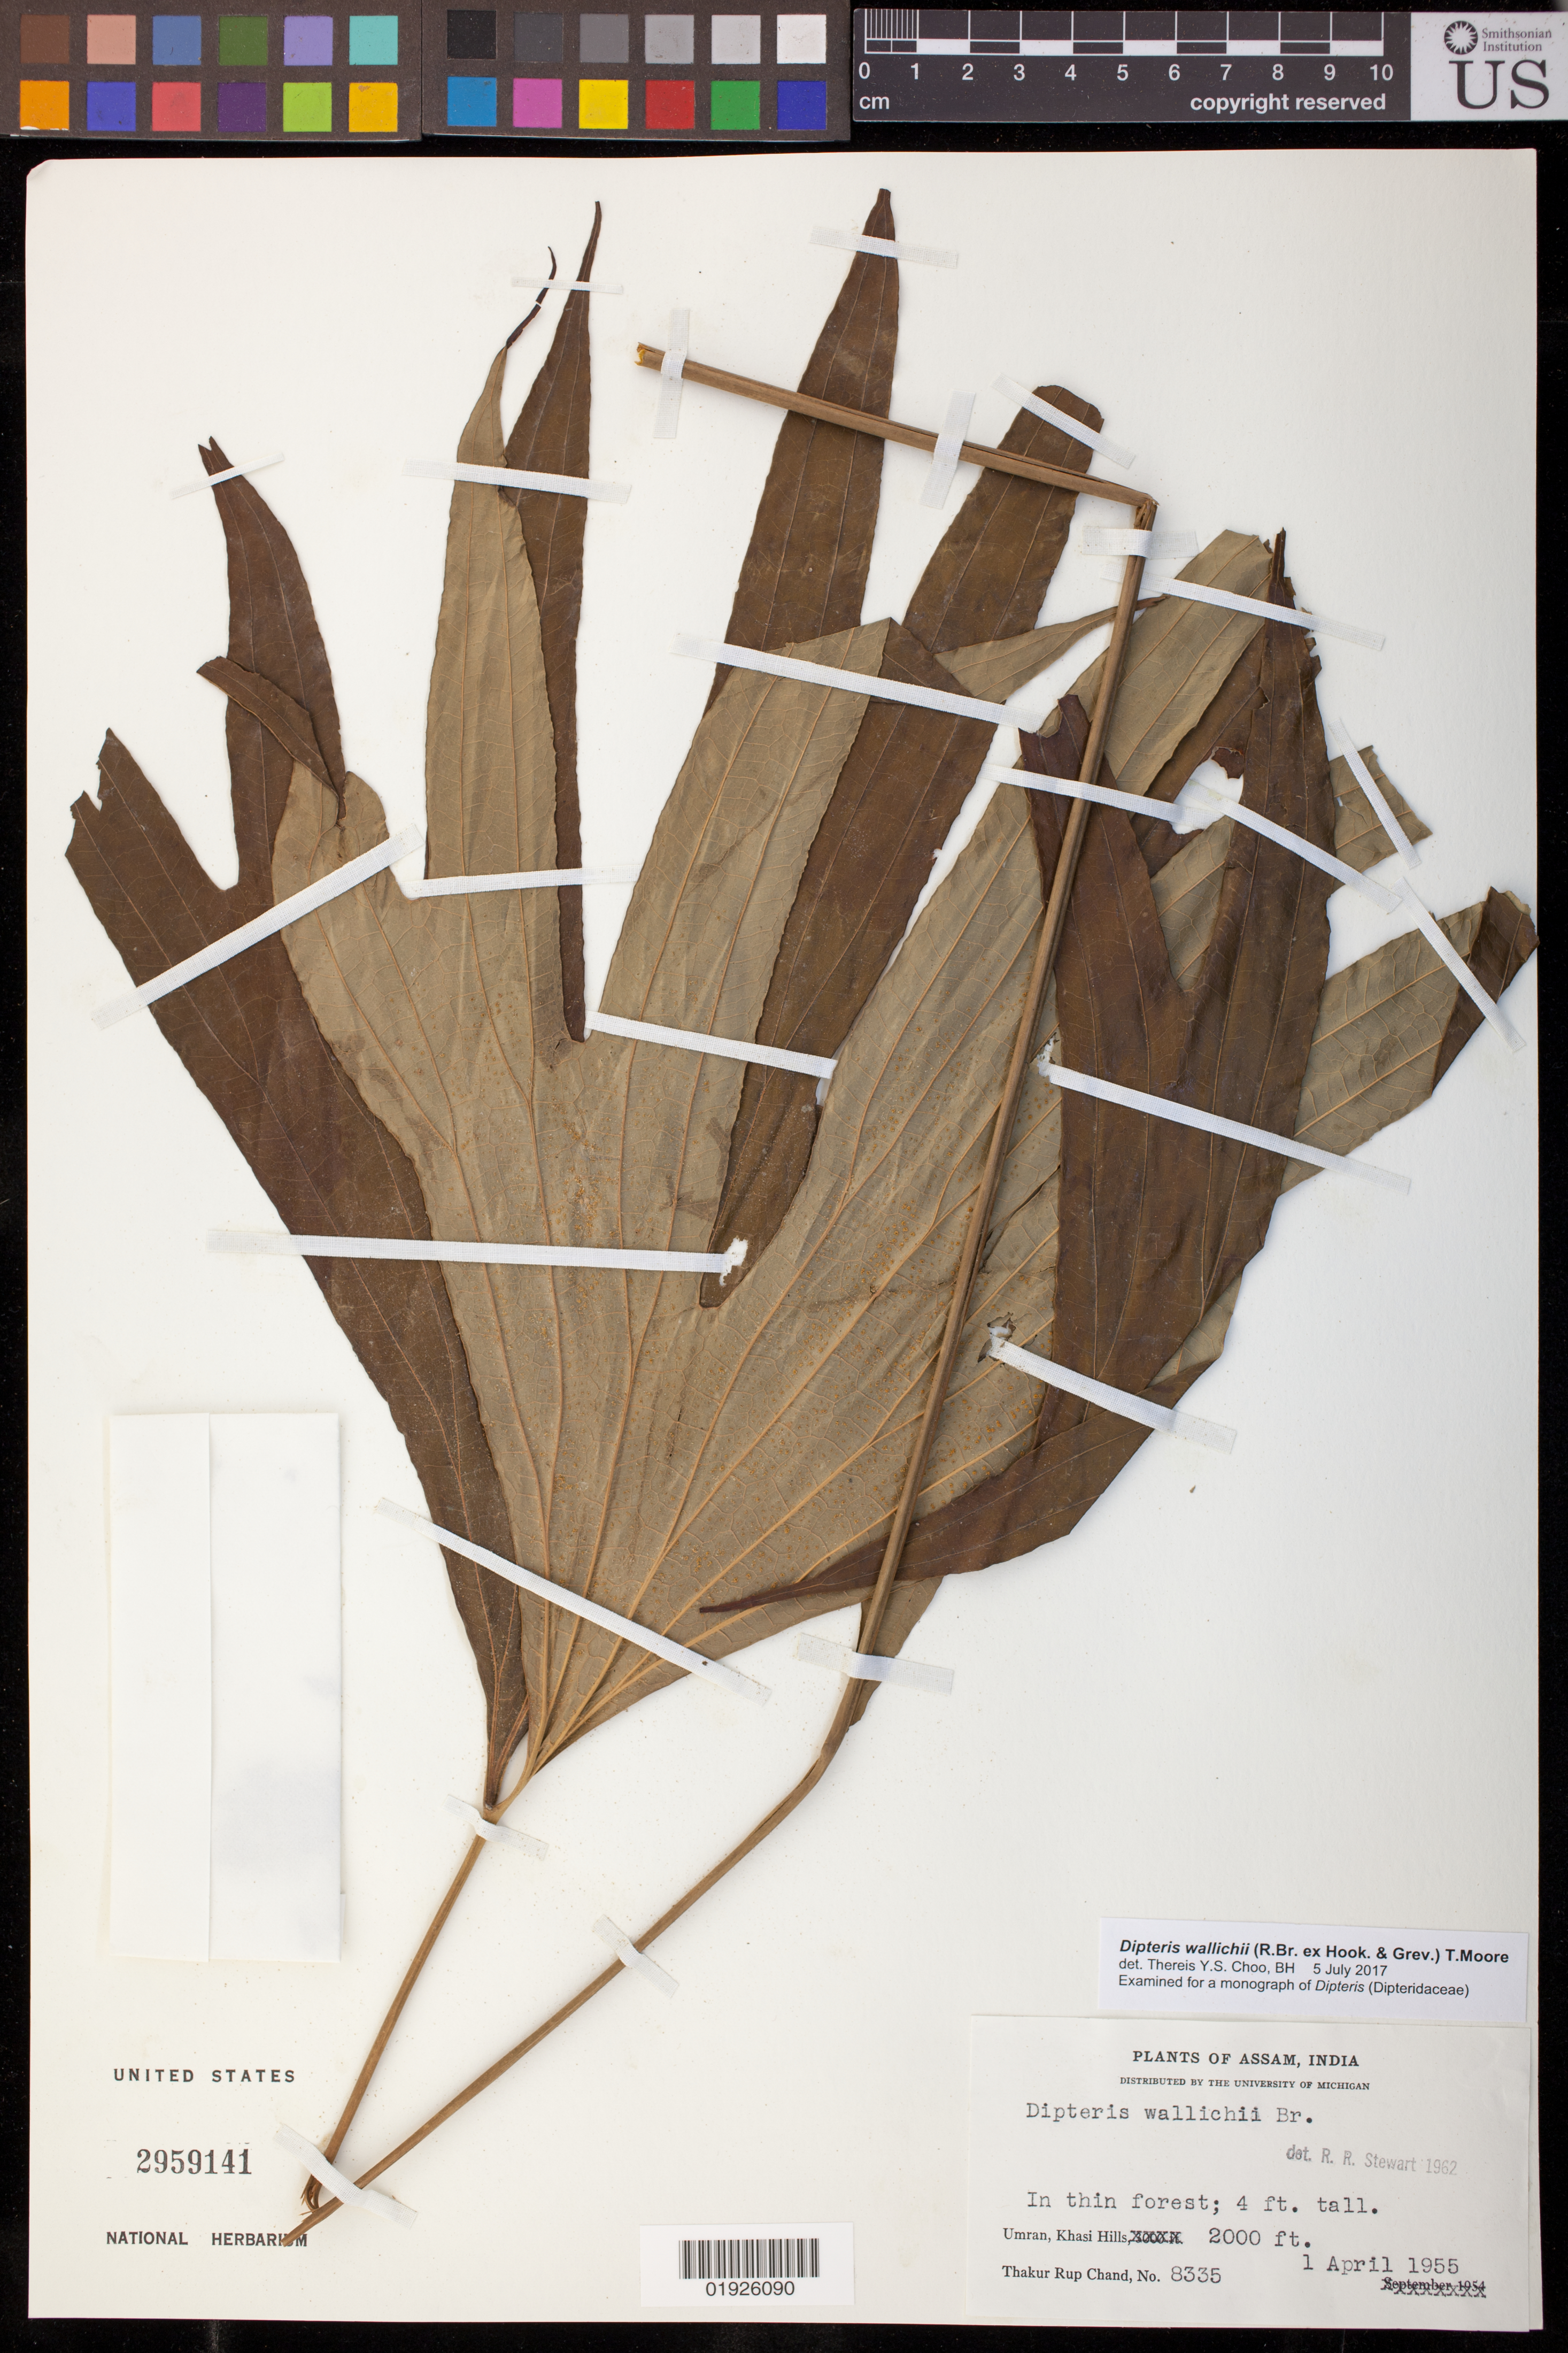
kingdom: Plantae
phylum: Tracheophyta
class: Polypodiopsida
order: Gleicheniales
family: Dipteridaceae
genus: Dipteris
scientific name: Dipteris wallichii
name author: (R. Br.) T. Moore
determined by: Choo, Thereis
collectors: T. R. Chand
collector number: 8335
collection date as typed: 1 April 1955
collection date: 1955-04-01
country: India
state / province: Meghalaya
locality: Assam, India. Umran, Khasi Hills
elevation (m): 610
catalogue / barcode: US 2959141